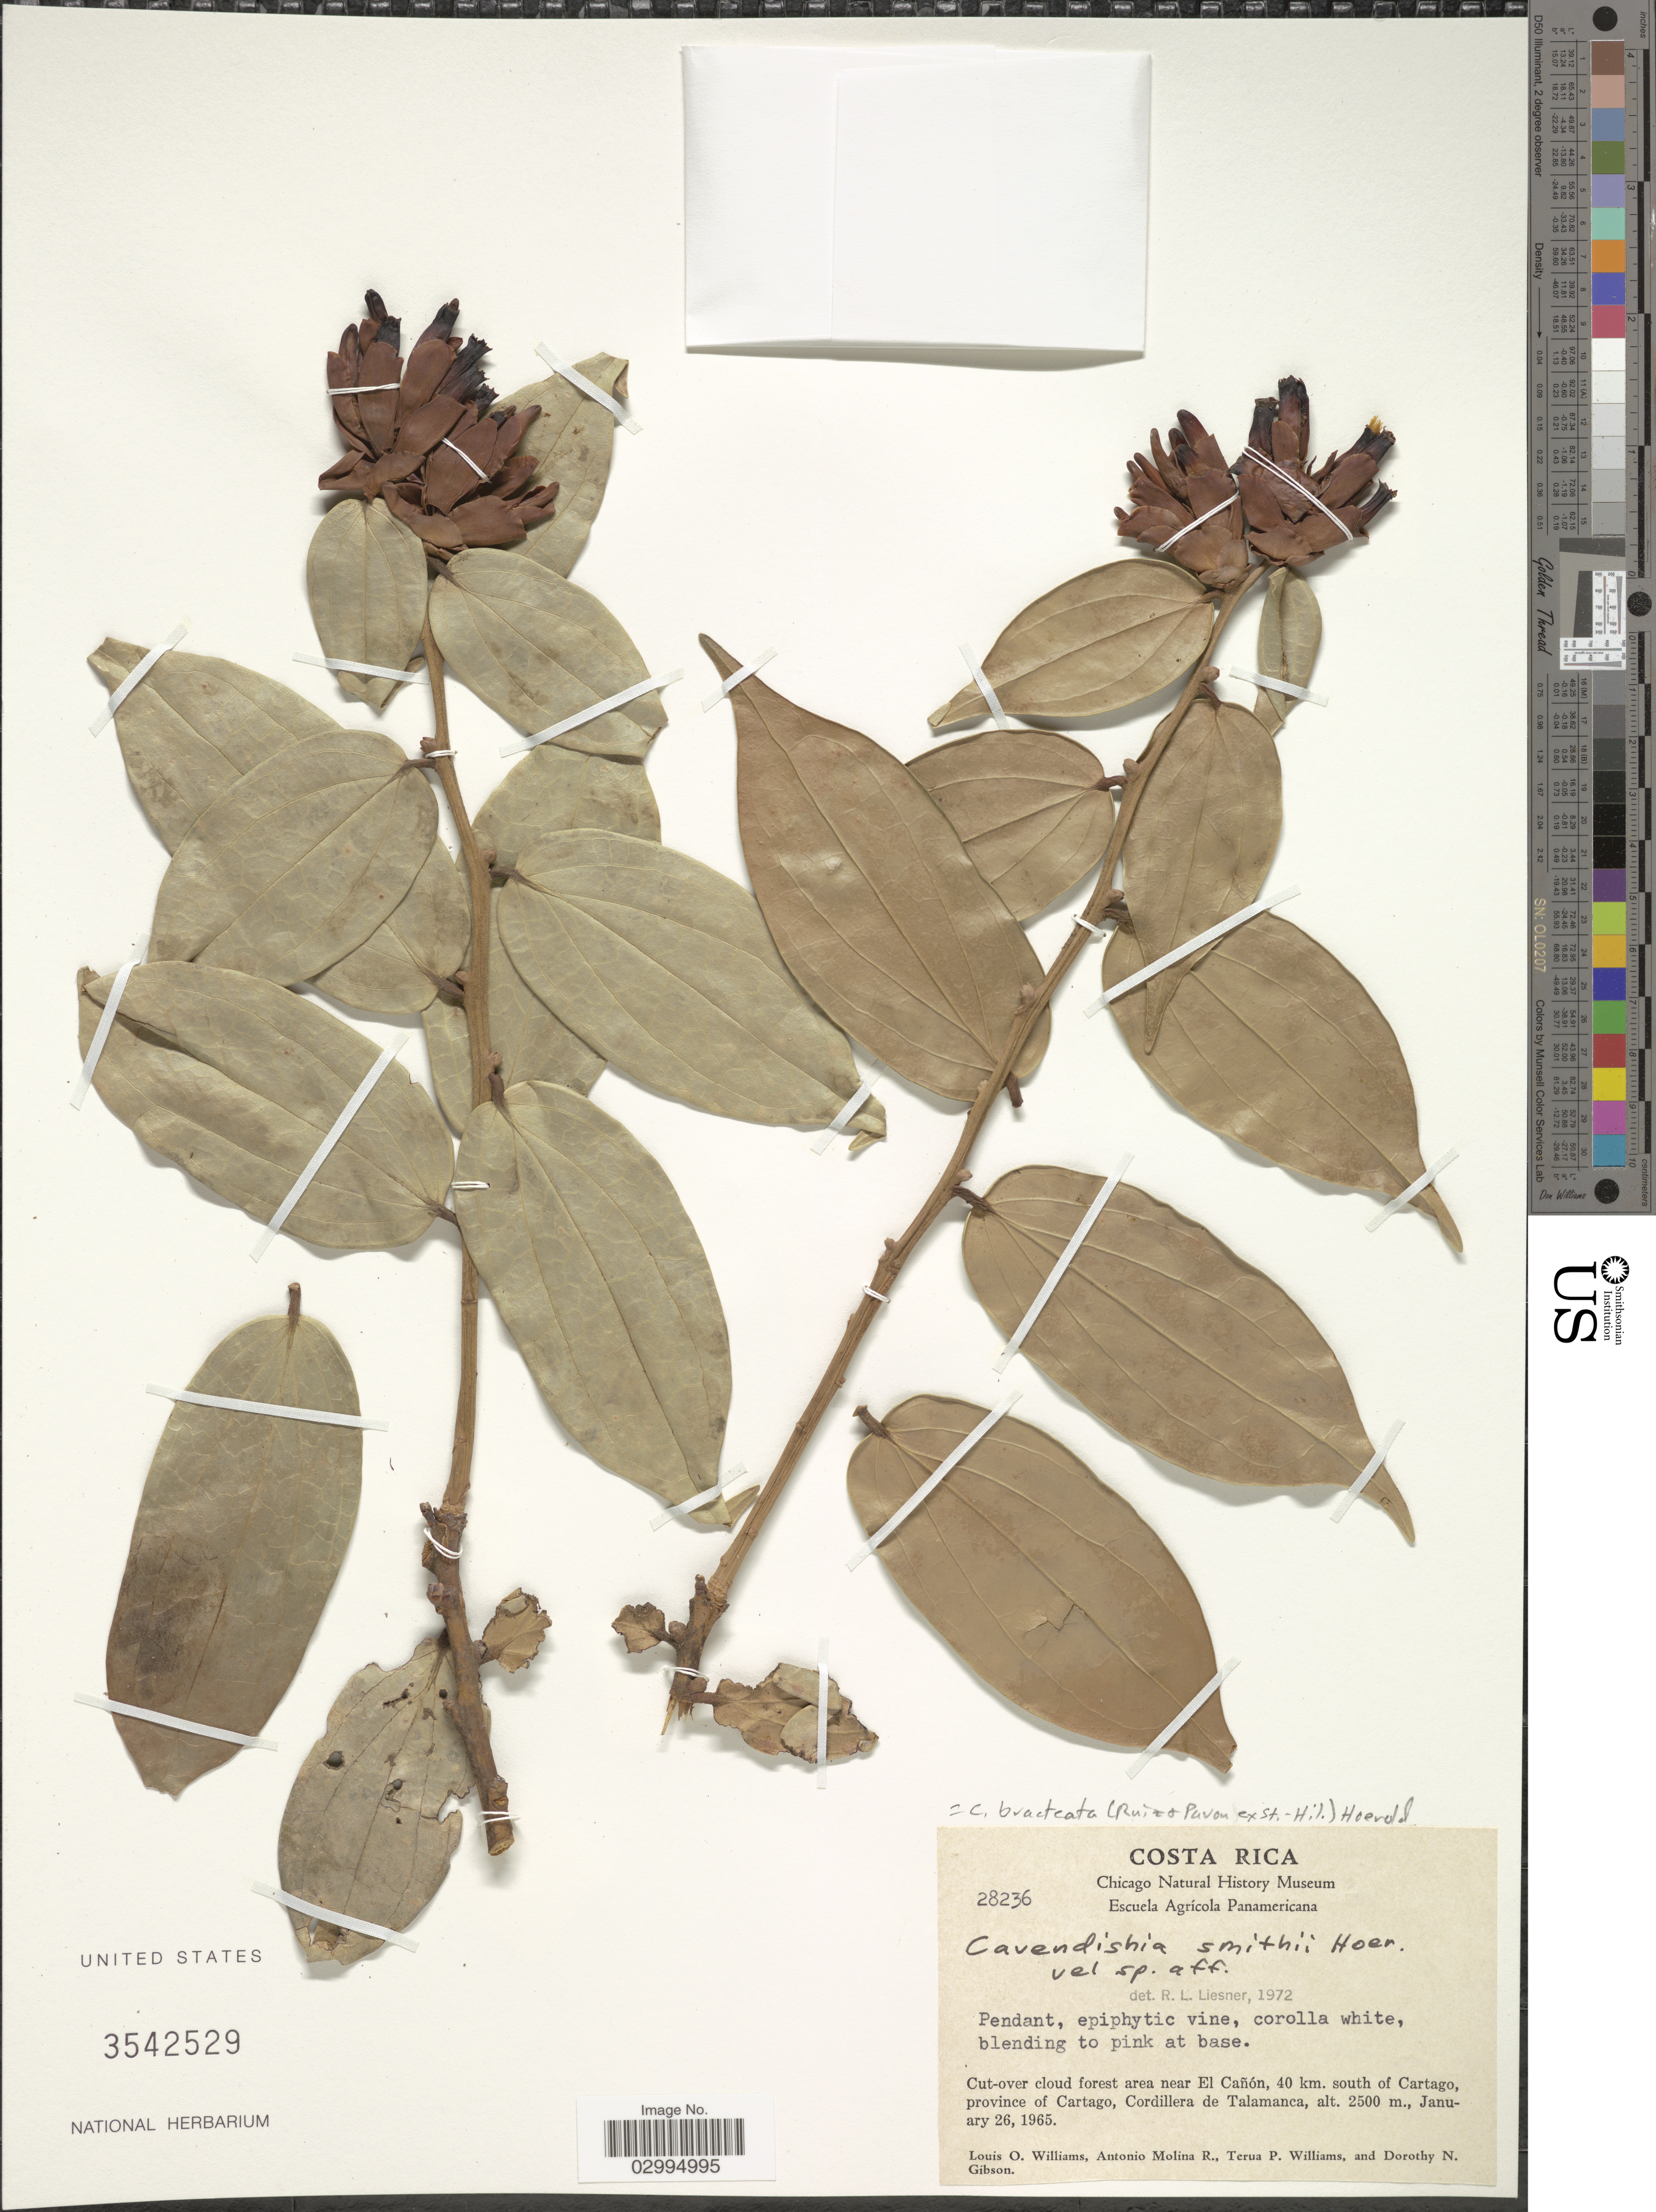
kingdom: Plantae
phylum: Tracheophyta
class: Magnoliopsida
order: Ericales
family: Ericaceae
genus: Cavendishia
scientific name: Cavendishia bracteata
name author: (Ruiz & Pav. ex J. St.-Hil.) Hoerold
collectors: L. O. Williams, A. Molina R., T. Williams & D. N. Gibson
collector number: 28236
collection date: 1965-01-26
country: Costa Rica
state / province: Cartago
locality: Cut-over cloud forest area near El Cañón, 40 km. south of Cartago, Cordillera de Talamanca.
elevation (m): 2500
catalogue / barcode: US 3542529